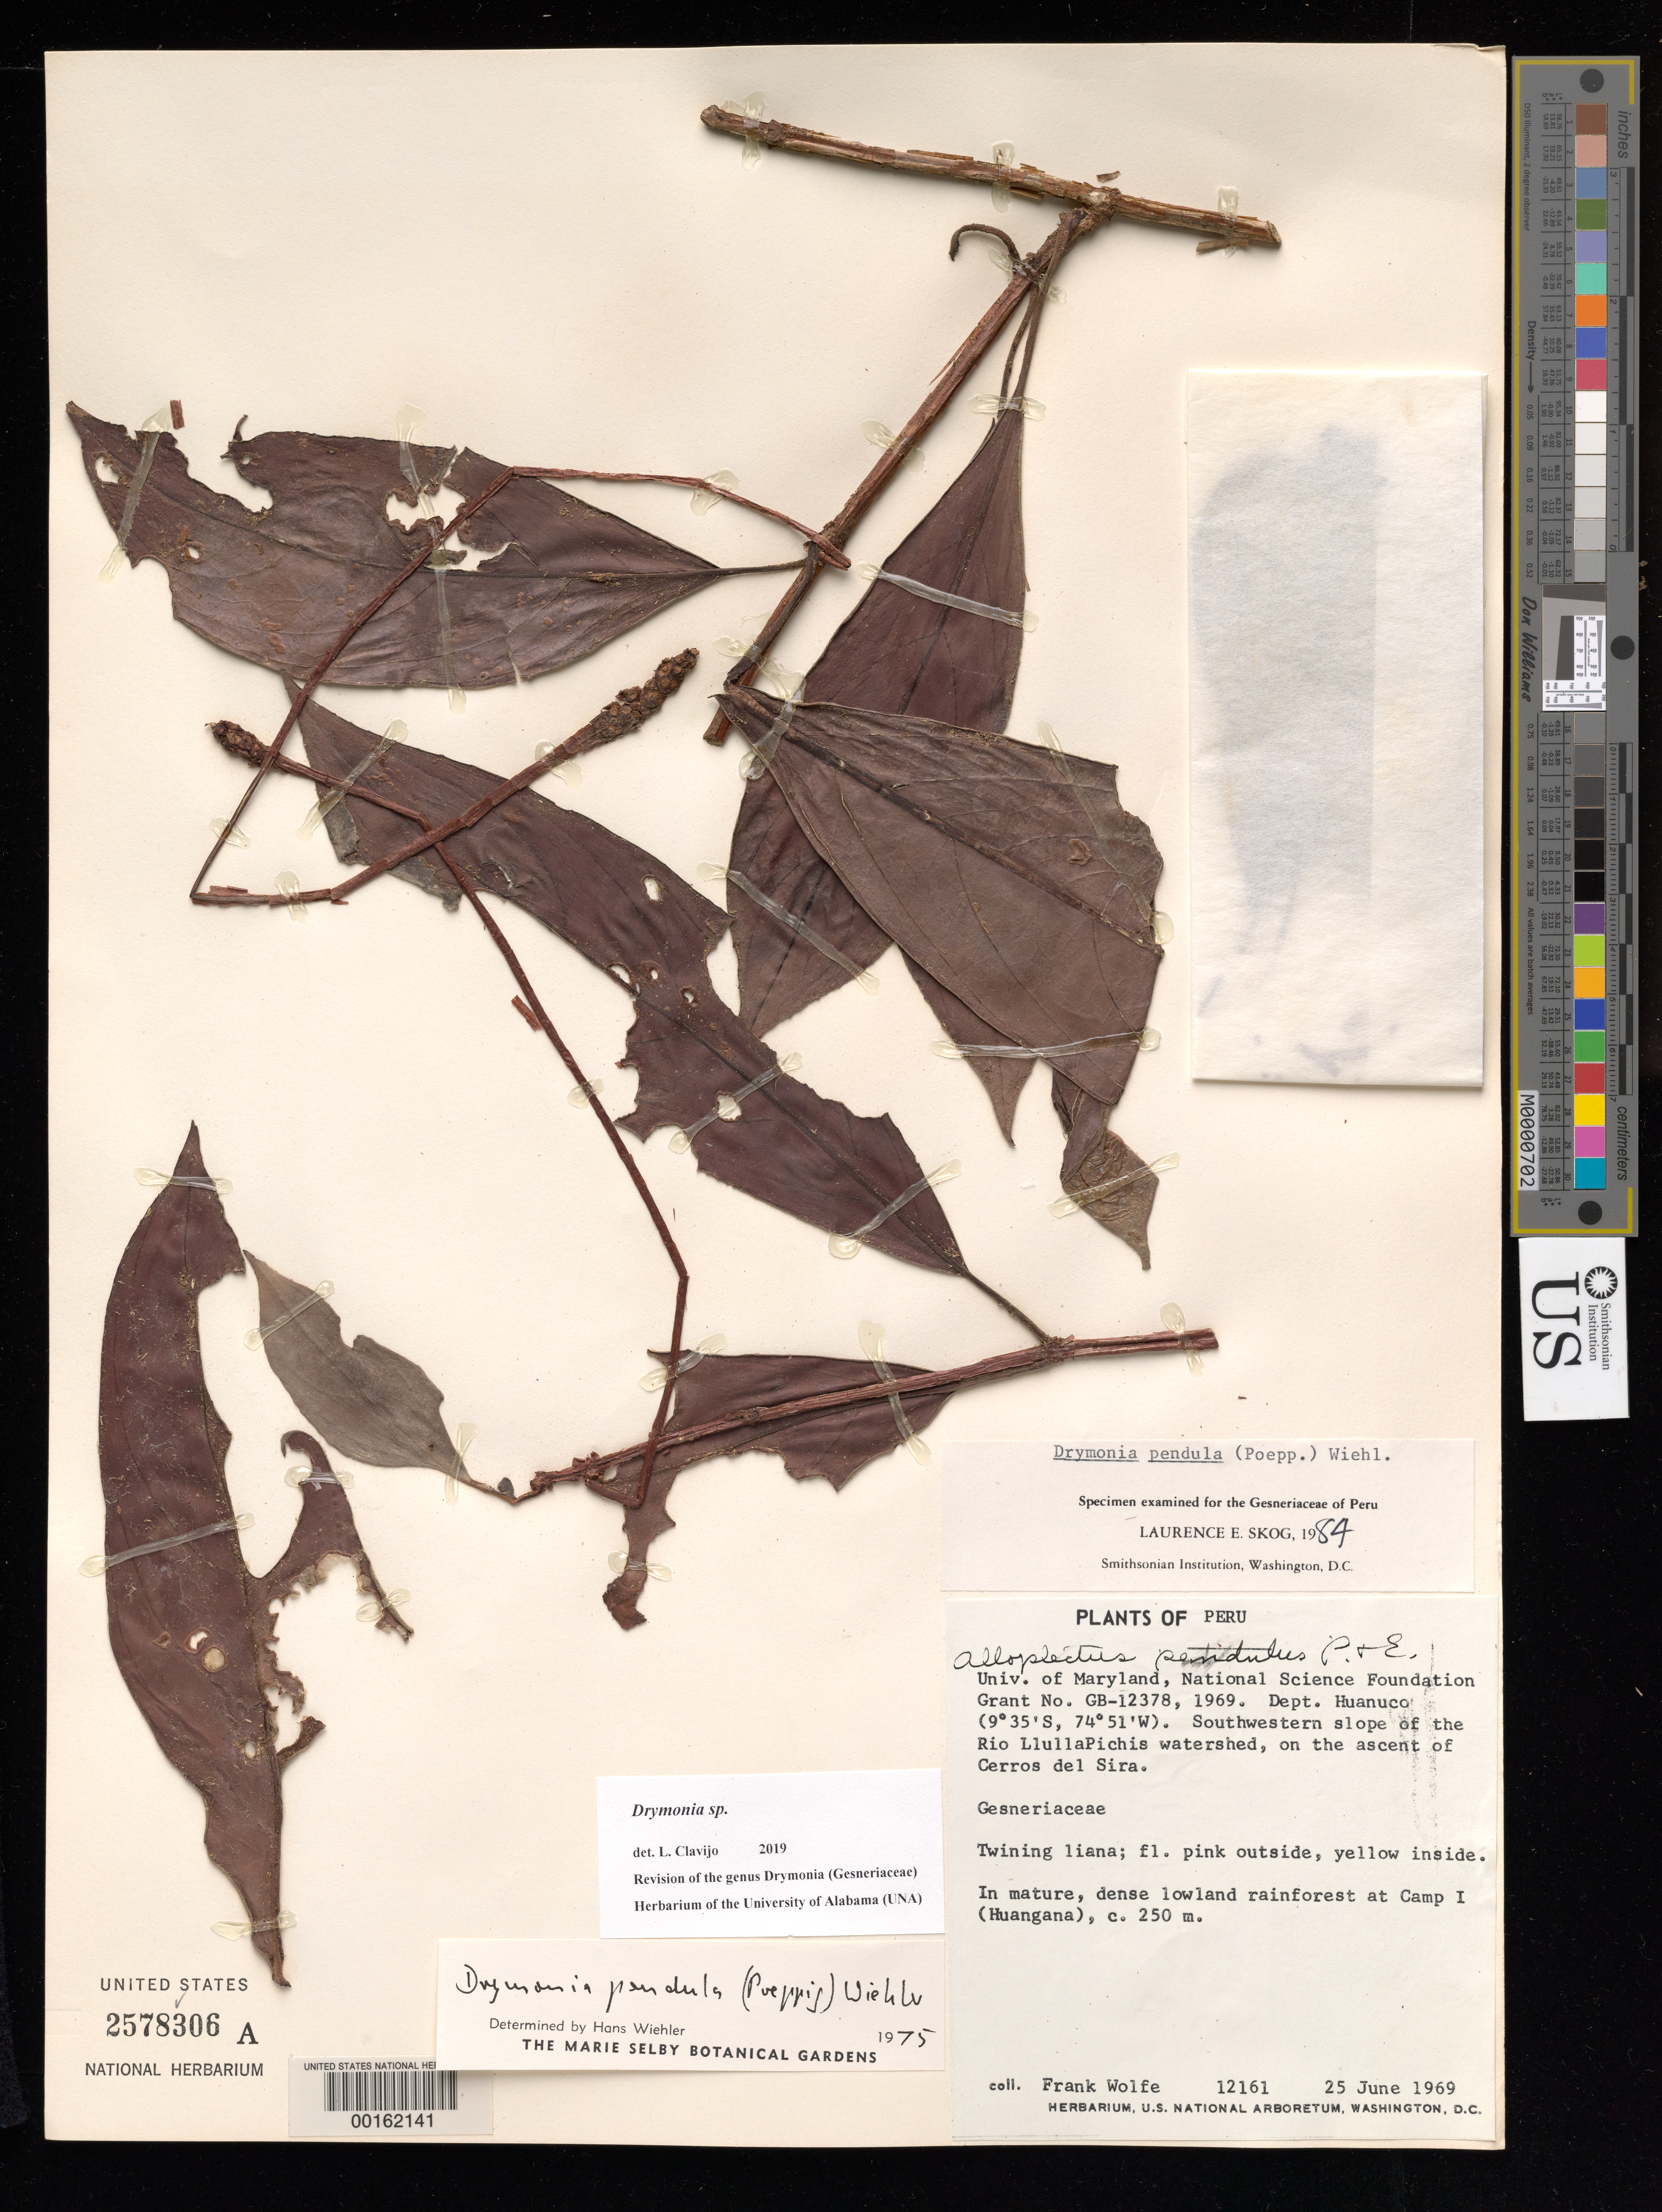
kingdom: Plantae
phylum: Tracheophyta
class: Magnoliopsida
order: Lamiales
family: Gesneriaceae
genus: Drymonia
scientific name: Drymonia pendula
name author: (Poepp.) Wiehler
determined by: Skog, Laurence E.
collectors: F. Wolfe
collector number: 12161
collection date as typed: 25 Jun 1969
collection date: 1969-06-25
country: Peru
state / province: Huánuco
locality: Southwestern slope of the Rio Llullapichis watershed, on the ascent of Cerro del Sira, at Camp I (Huangana)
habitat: In mature, dense lowland rainforest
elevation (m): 250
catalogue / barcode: US 2578306A